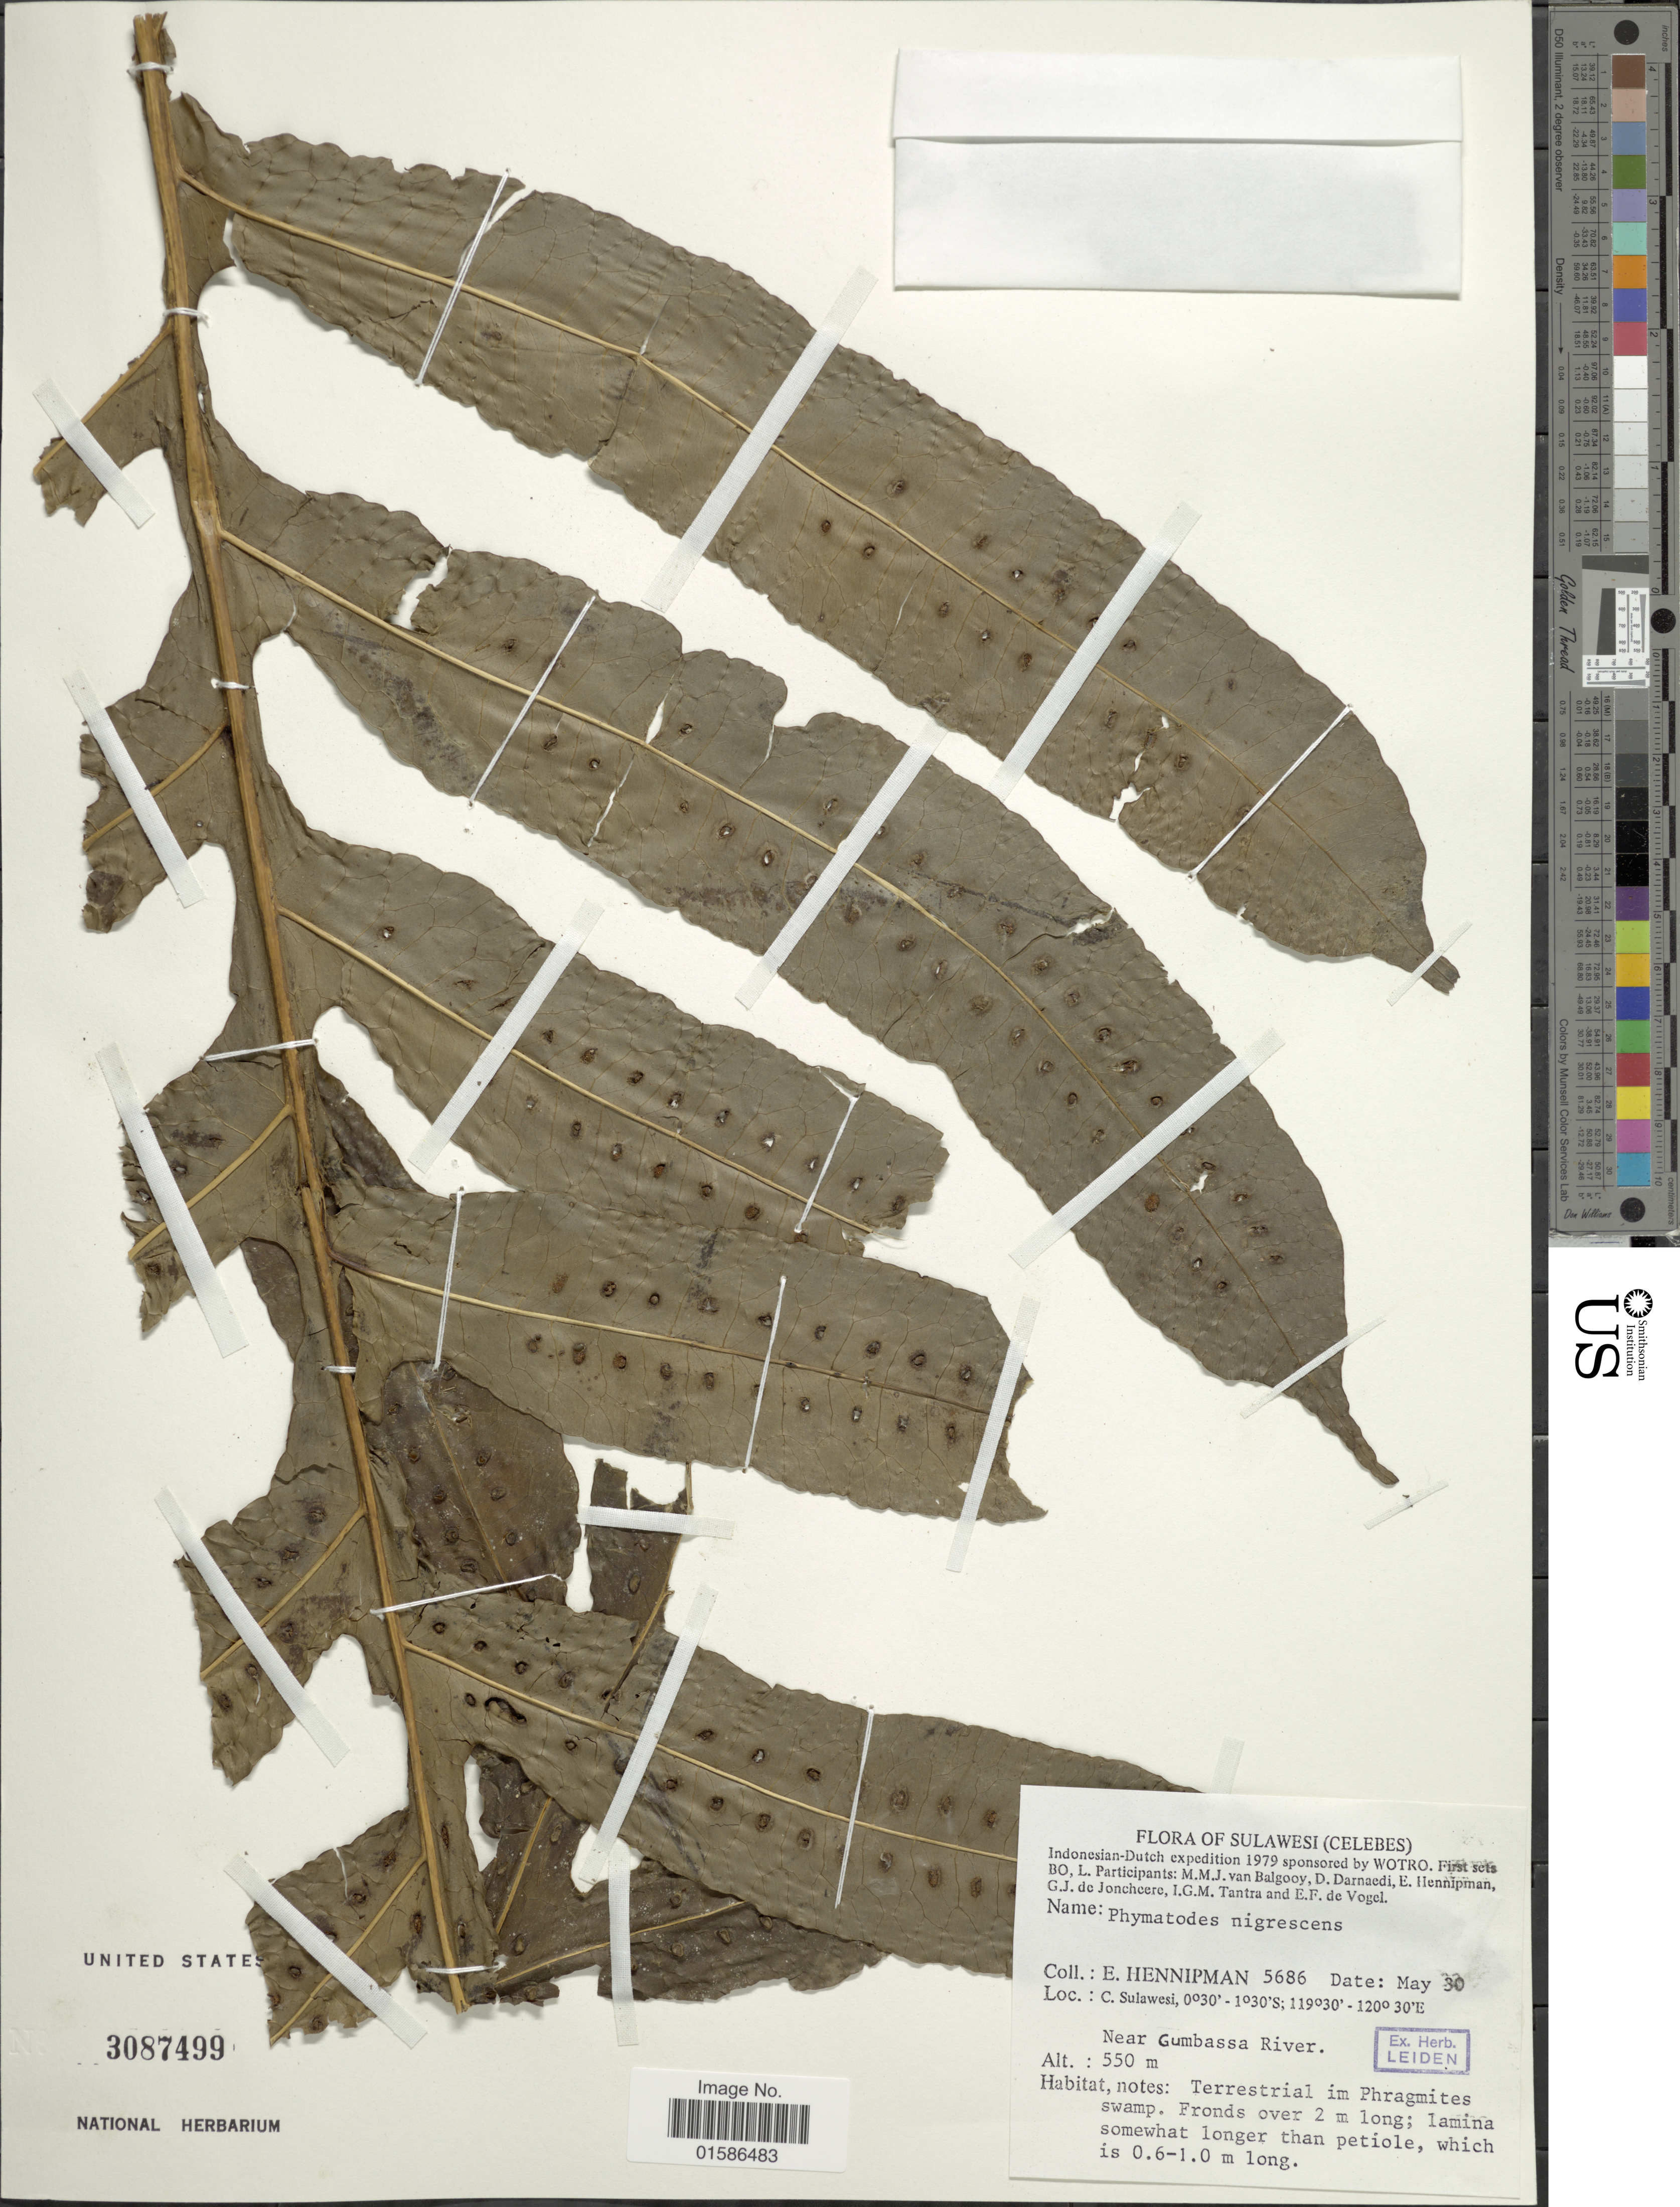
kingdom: Plantae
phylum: Tracheophyta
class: Polypodiopsida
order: Polypodiales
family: Polypodiaceae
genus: Microsorum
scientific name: Microsorum membranifolium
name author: (R. Br.) Ching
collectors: E. Hennipman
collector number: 5686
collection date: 1979-05-30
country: Indonesia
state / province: Sulawesi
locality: (Celebes), C. Sulawesi, Near Gumbassa River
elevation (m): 550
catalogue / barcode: US 3087499